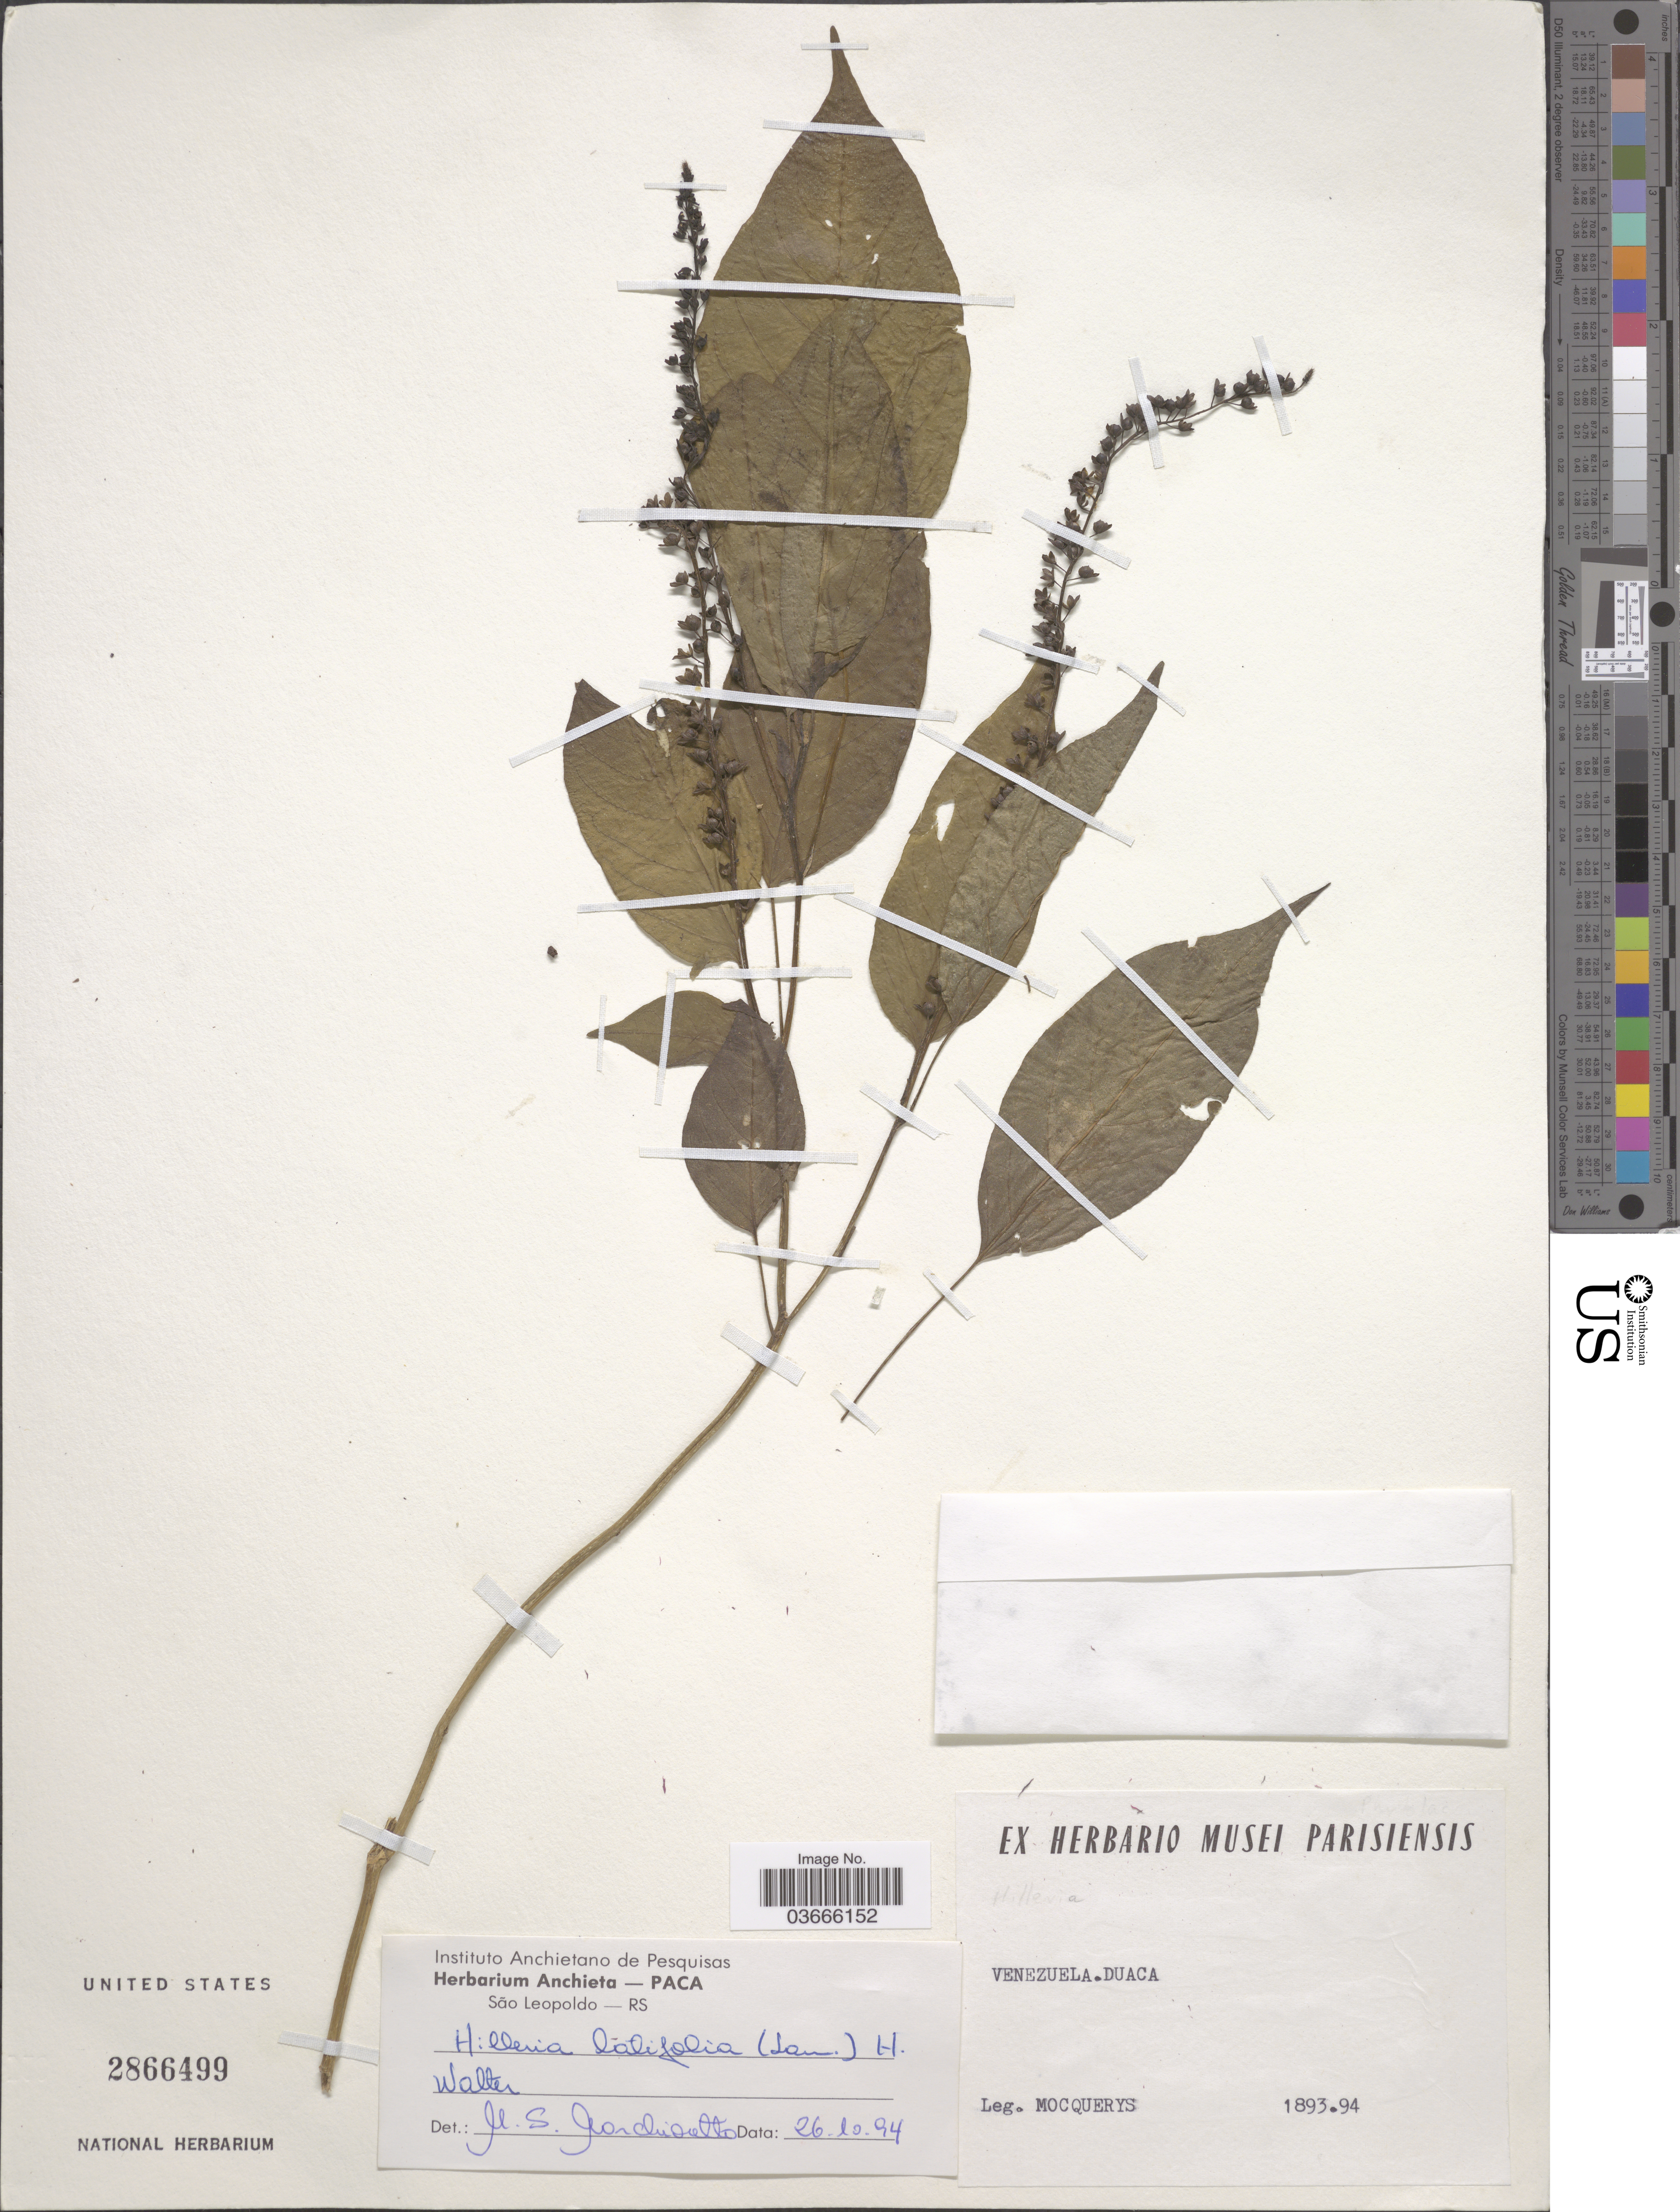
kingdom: Plantae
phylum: Tracheophyta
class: Magnoliopsida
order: Caryophyllales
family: Phytolaccaceae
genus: Hilleria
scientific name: Hilleria latifolia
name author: (Lam.) H. Walter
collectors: A. Mocquerys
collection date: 1893/1894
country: Venezuela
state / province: Lara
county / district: Crespo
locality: Duaca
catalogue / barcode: US 2866499